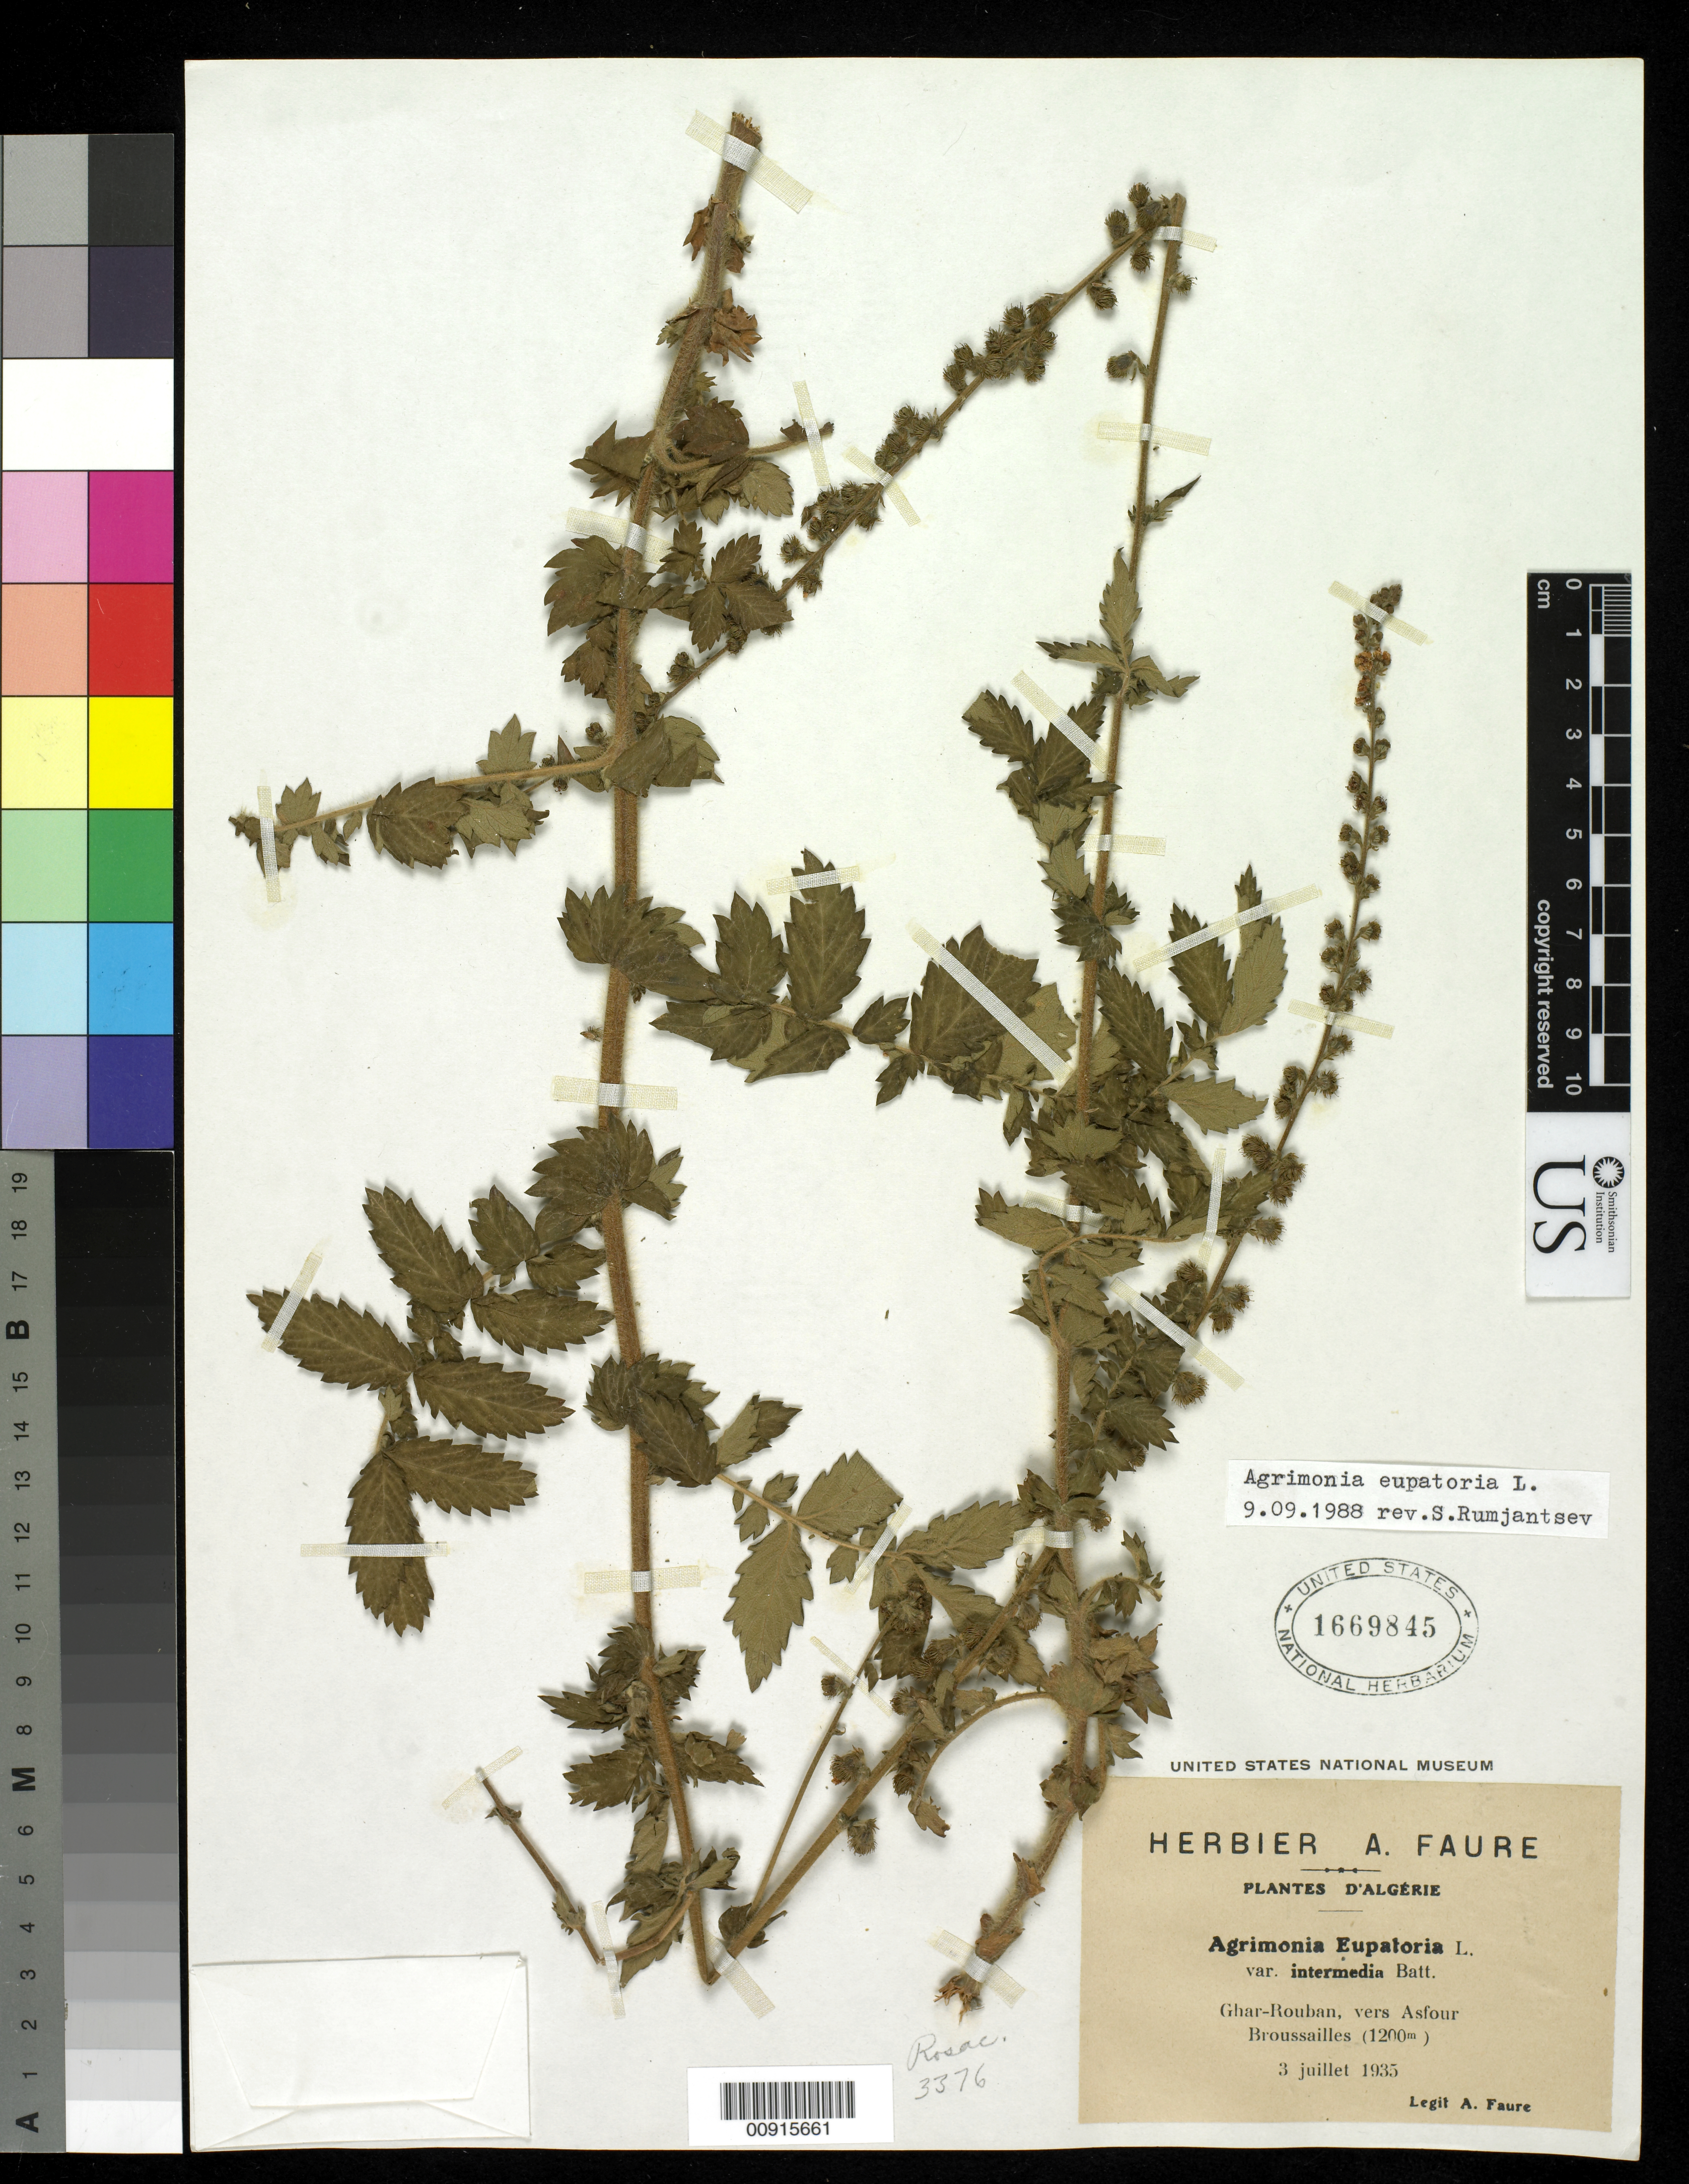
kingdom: Plantae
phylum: Tracheophyta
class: Magnoliopsida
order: Rosales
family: Rosaceae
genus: Agrimonia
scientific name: Agrimonia eupatoria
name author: L.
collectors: A. Faure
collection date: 1935-07-03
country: Algeria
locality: nr Asfour in Ghar Rouban mtns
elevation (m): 1200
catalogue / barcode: US 1669845